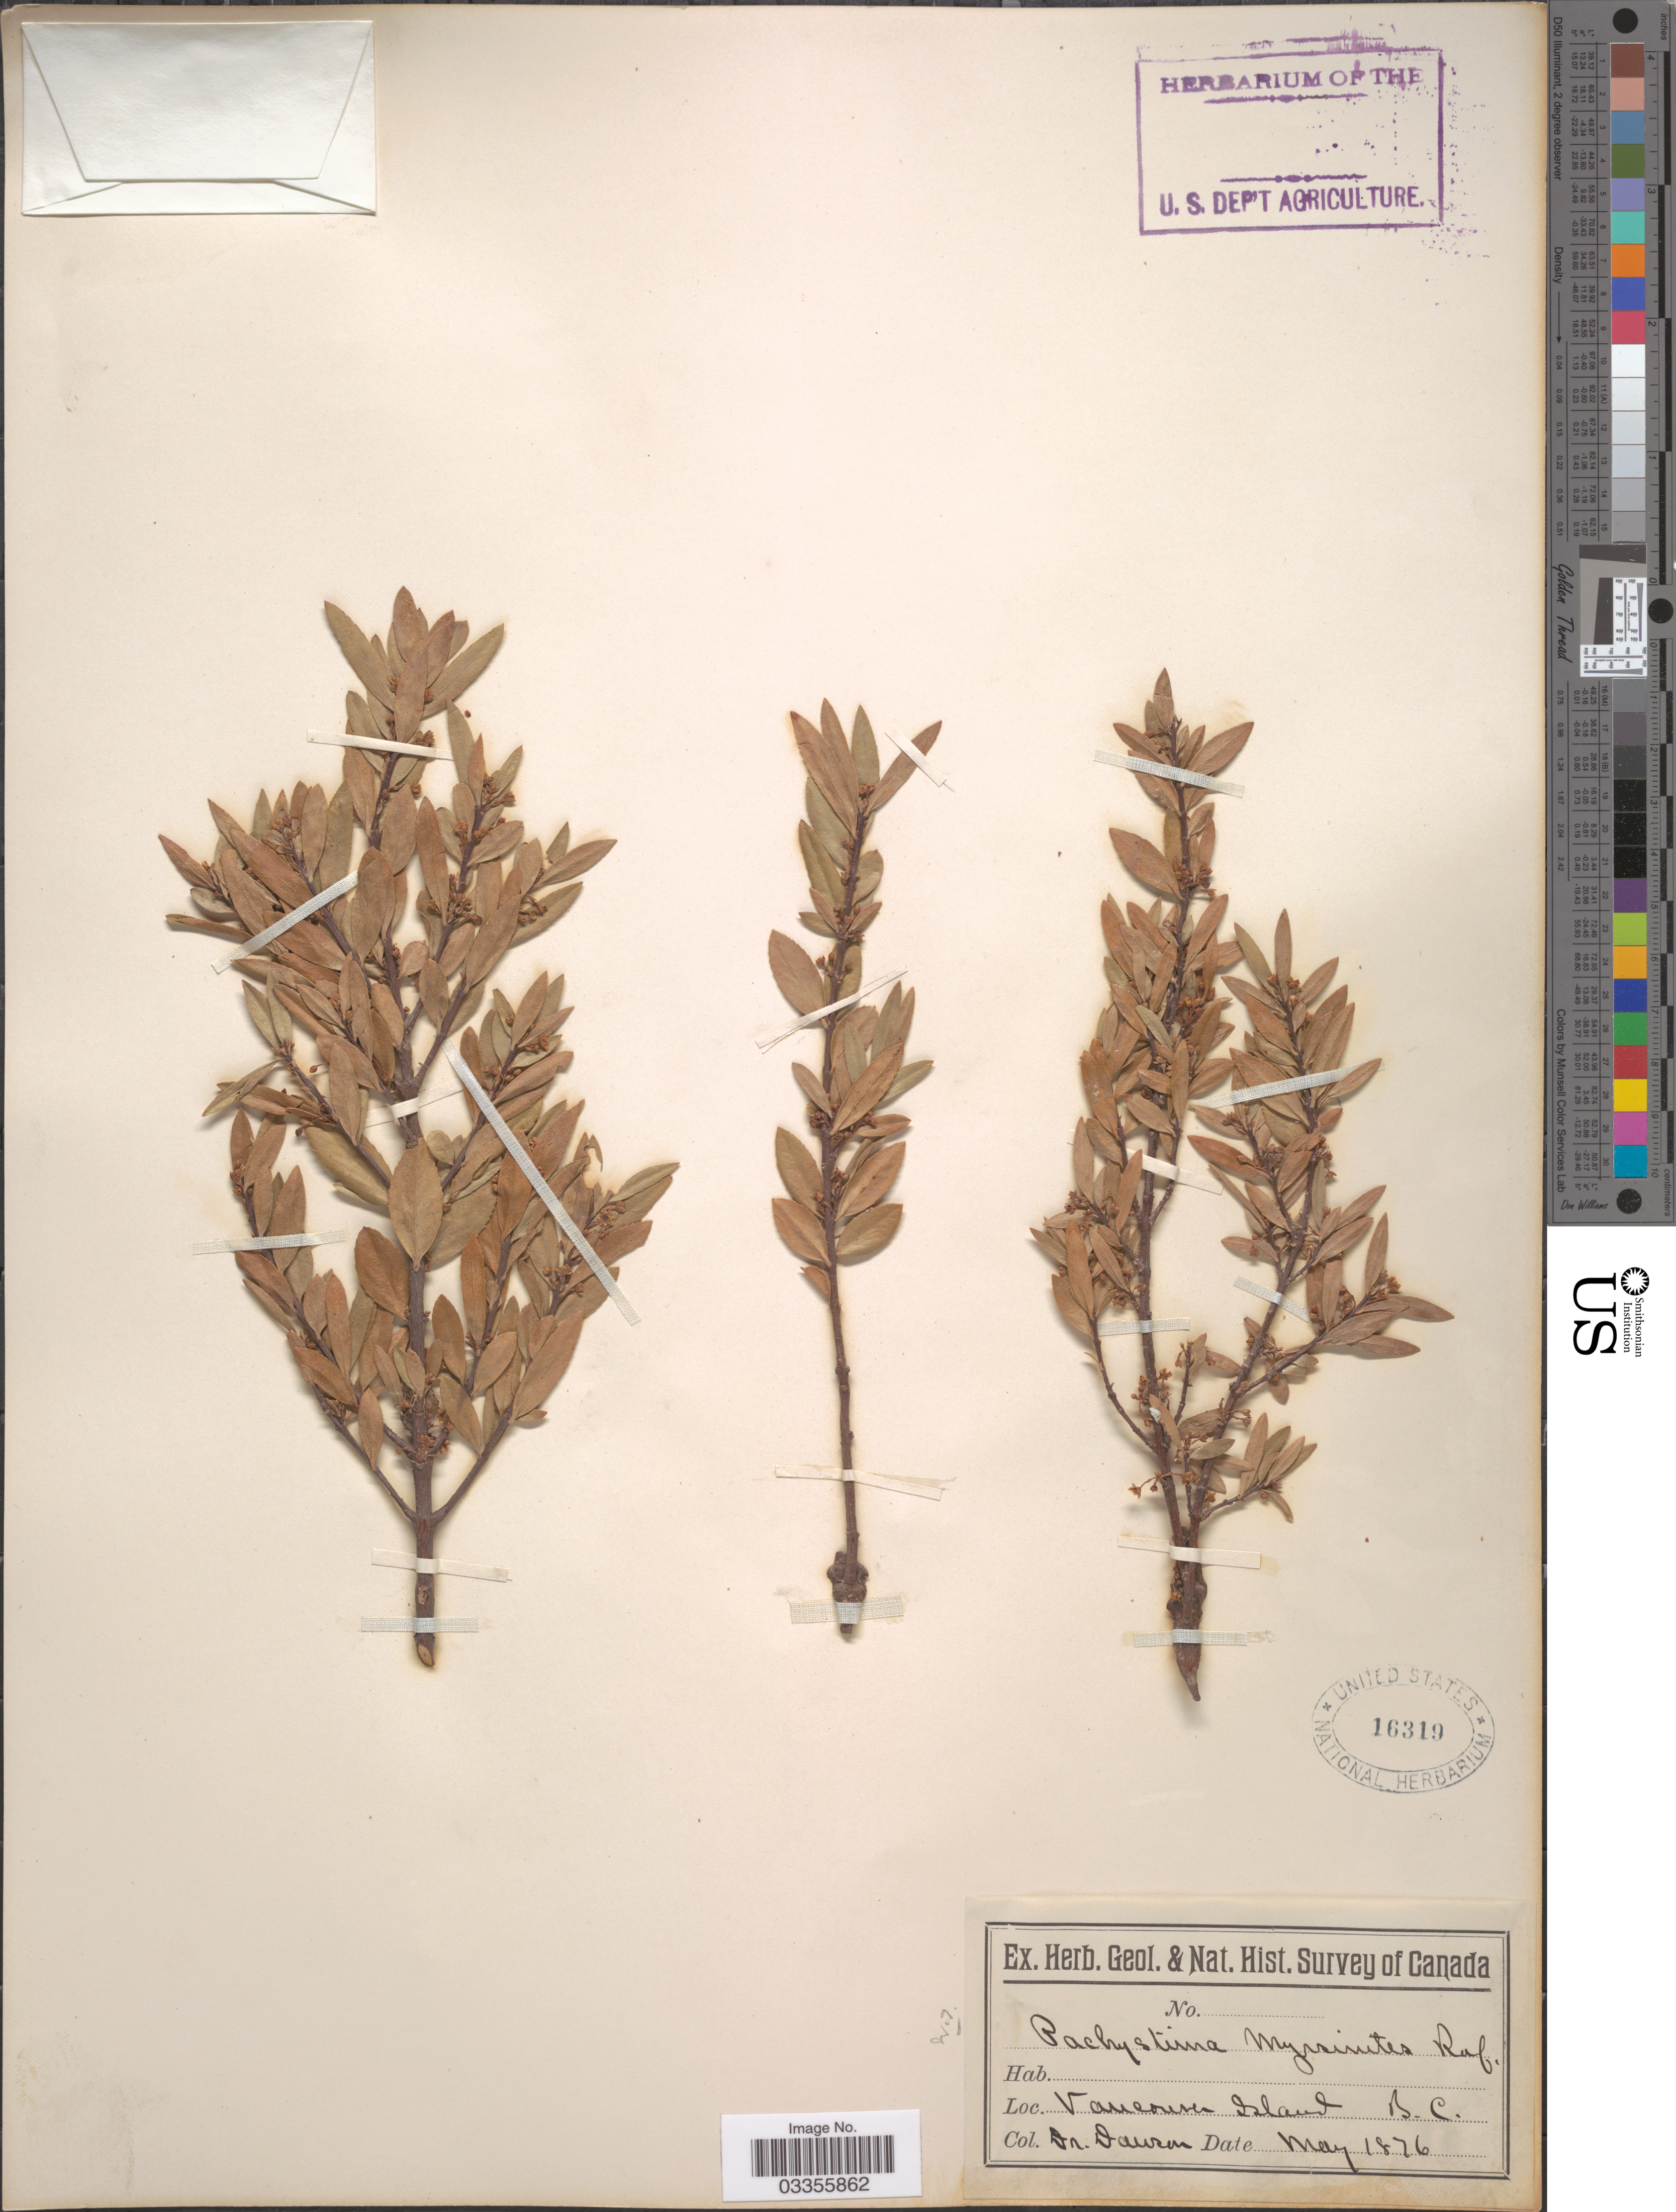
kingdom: Plantae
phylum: Tracheophyta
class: Magnoliopsida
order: Celastrales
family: Celastraceae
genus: Paxistima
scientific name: Paxistima myrsinites subsp. myrsinites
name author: (Pursh) Raf.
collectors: -. Dawson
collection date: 1876-05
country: Canada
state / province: British Columbia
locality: Vancouver Island.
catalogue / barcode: US 16319